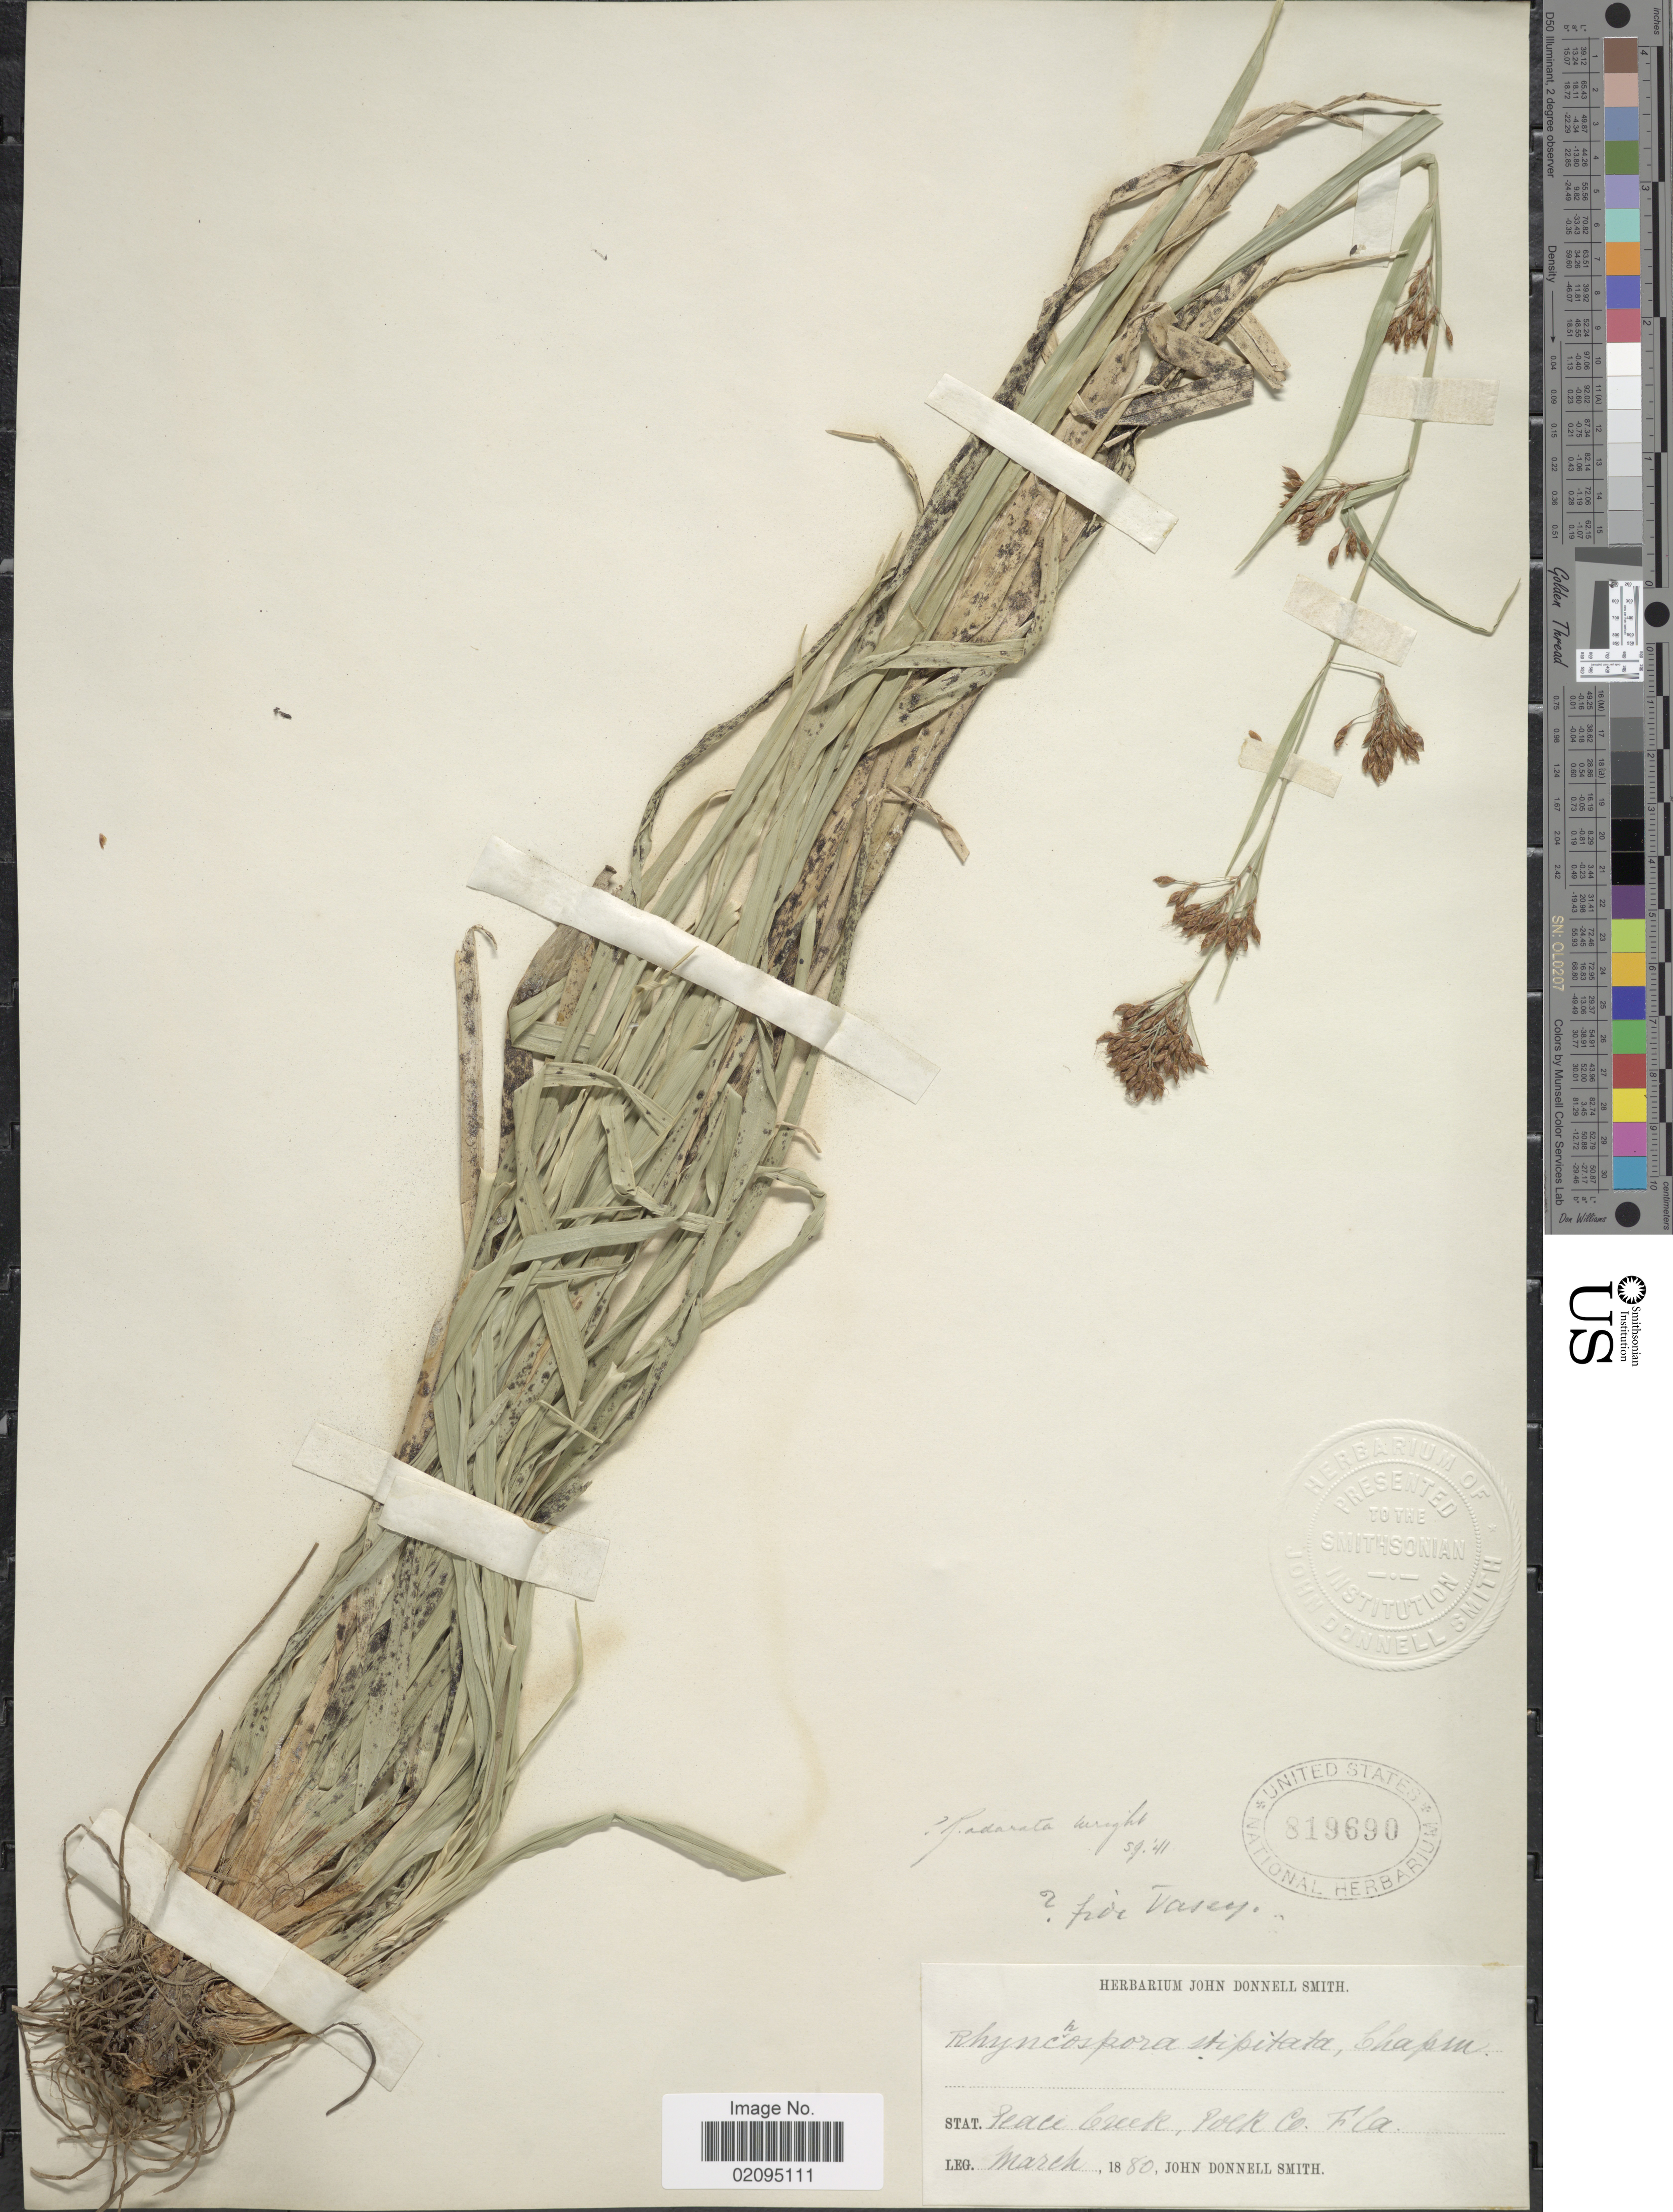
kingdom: Plantae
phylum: Tracheophyta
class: Liliopsida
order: Poales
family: Cyperaceae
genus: Rhynchospora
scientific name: Rhynchospora odorata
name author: C. Wright ex Griseb.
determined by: Strong, Mark T., (BOT), Smithsonian Institution - National Museum of Natural History (UNITED STATES)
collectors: J. Donnell Smith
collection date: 1880-03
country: United States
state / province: Florida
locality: Peace Creek, Polk Co.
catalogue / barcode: US 819690